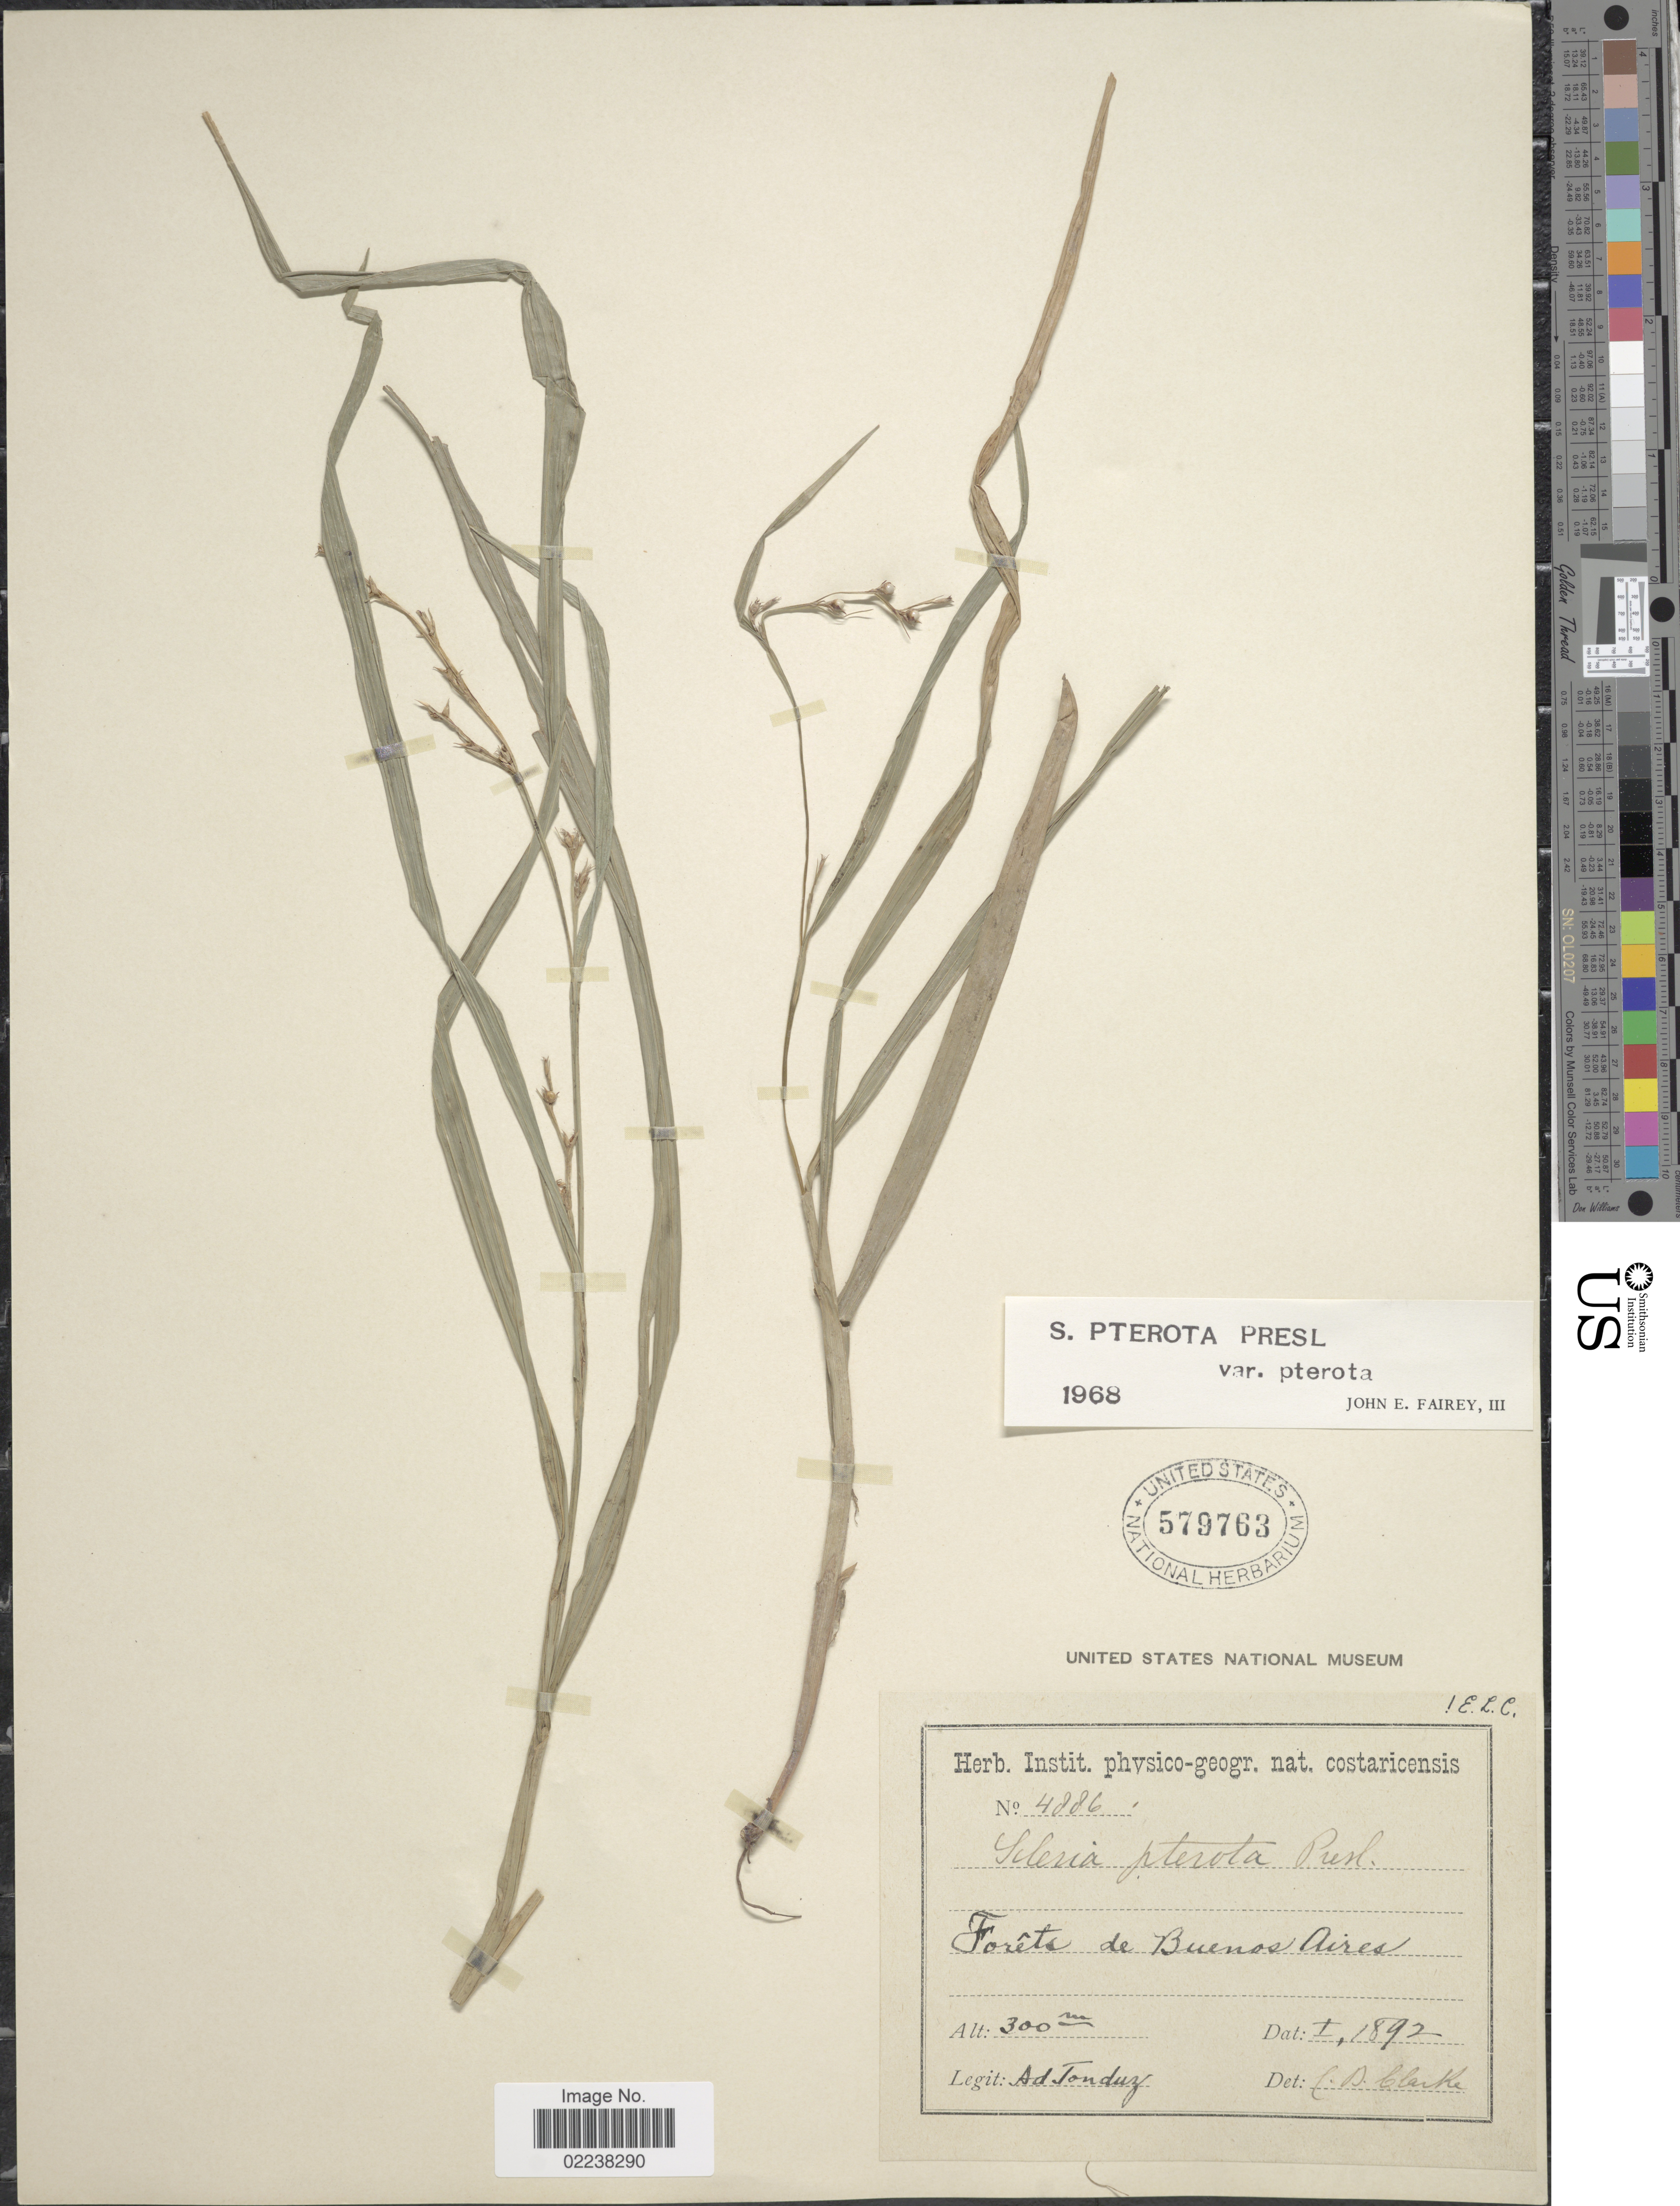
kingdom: Plantae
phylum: Tracheophyta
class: Liliopsida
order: Poales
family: Cyperaceae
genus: Scleria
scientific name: Scleria gaertneri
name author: Raddi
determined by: Strong, Mark T., (BOT), Smithsonian Institution - National Museum of Natural History (UNITED STATES)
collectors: A. Tonduz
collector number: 4886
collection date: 1892-01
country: Costa Rica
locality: Forets de Buenos Aires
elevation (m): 300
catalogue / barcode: US 579763